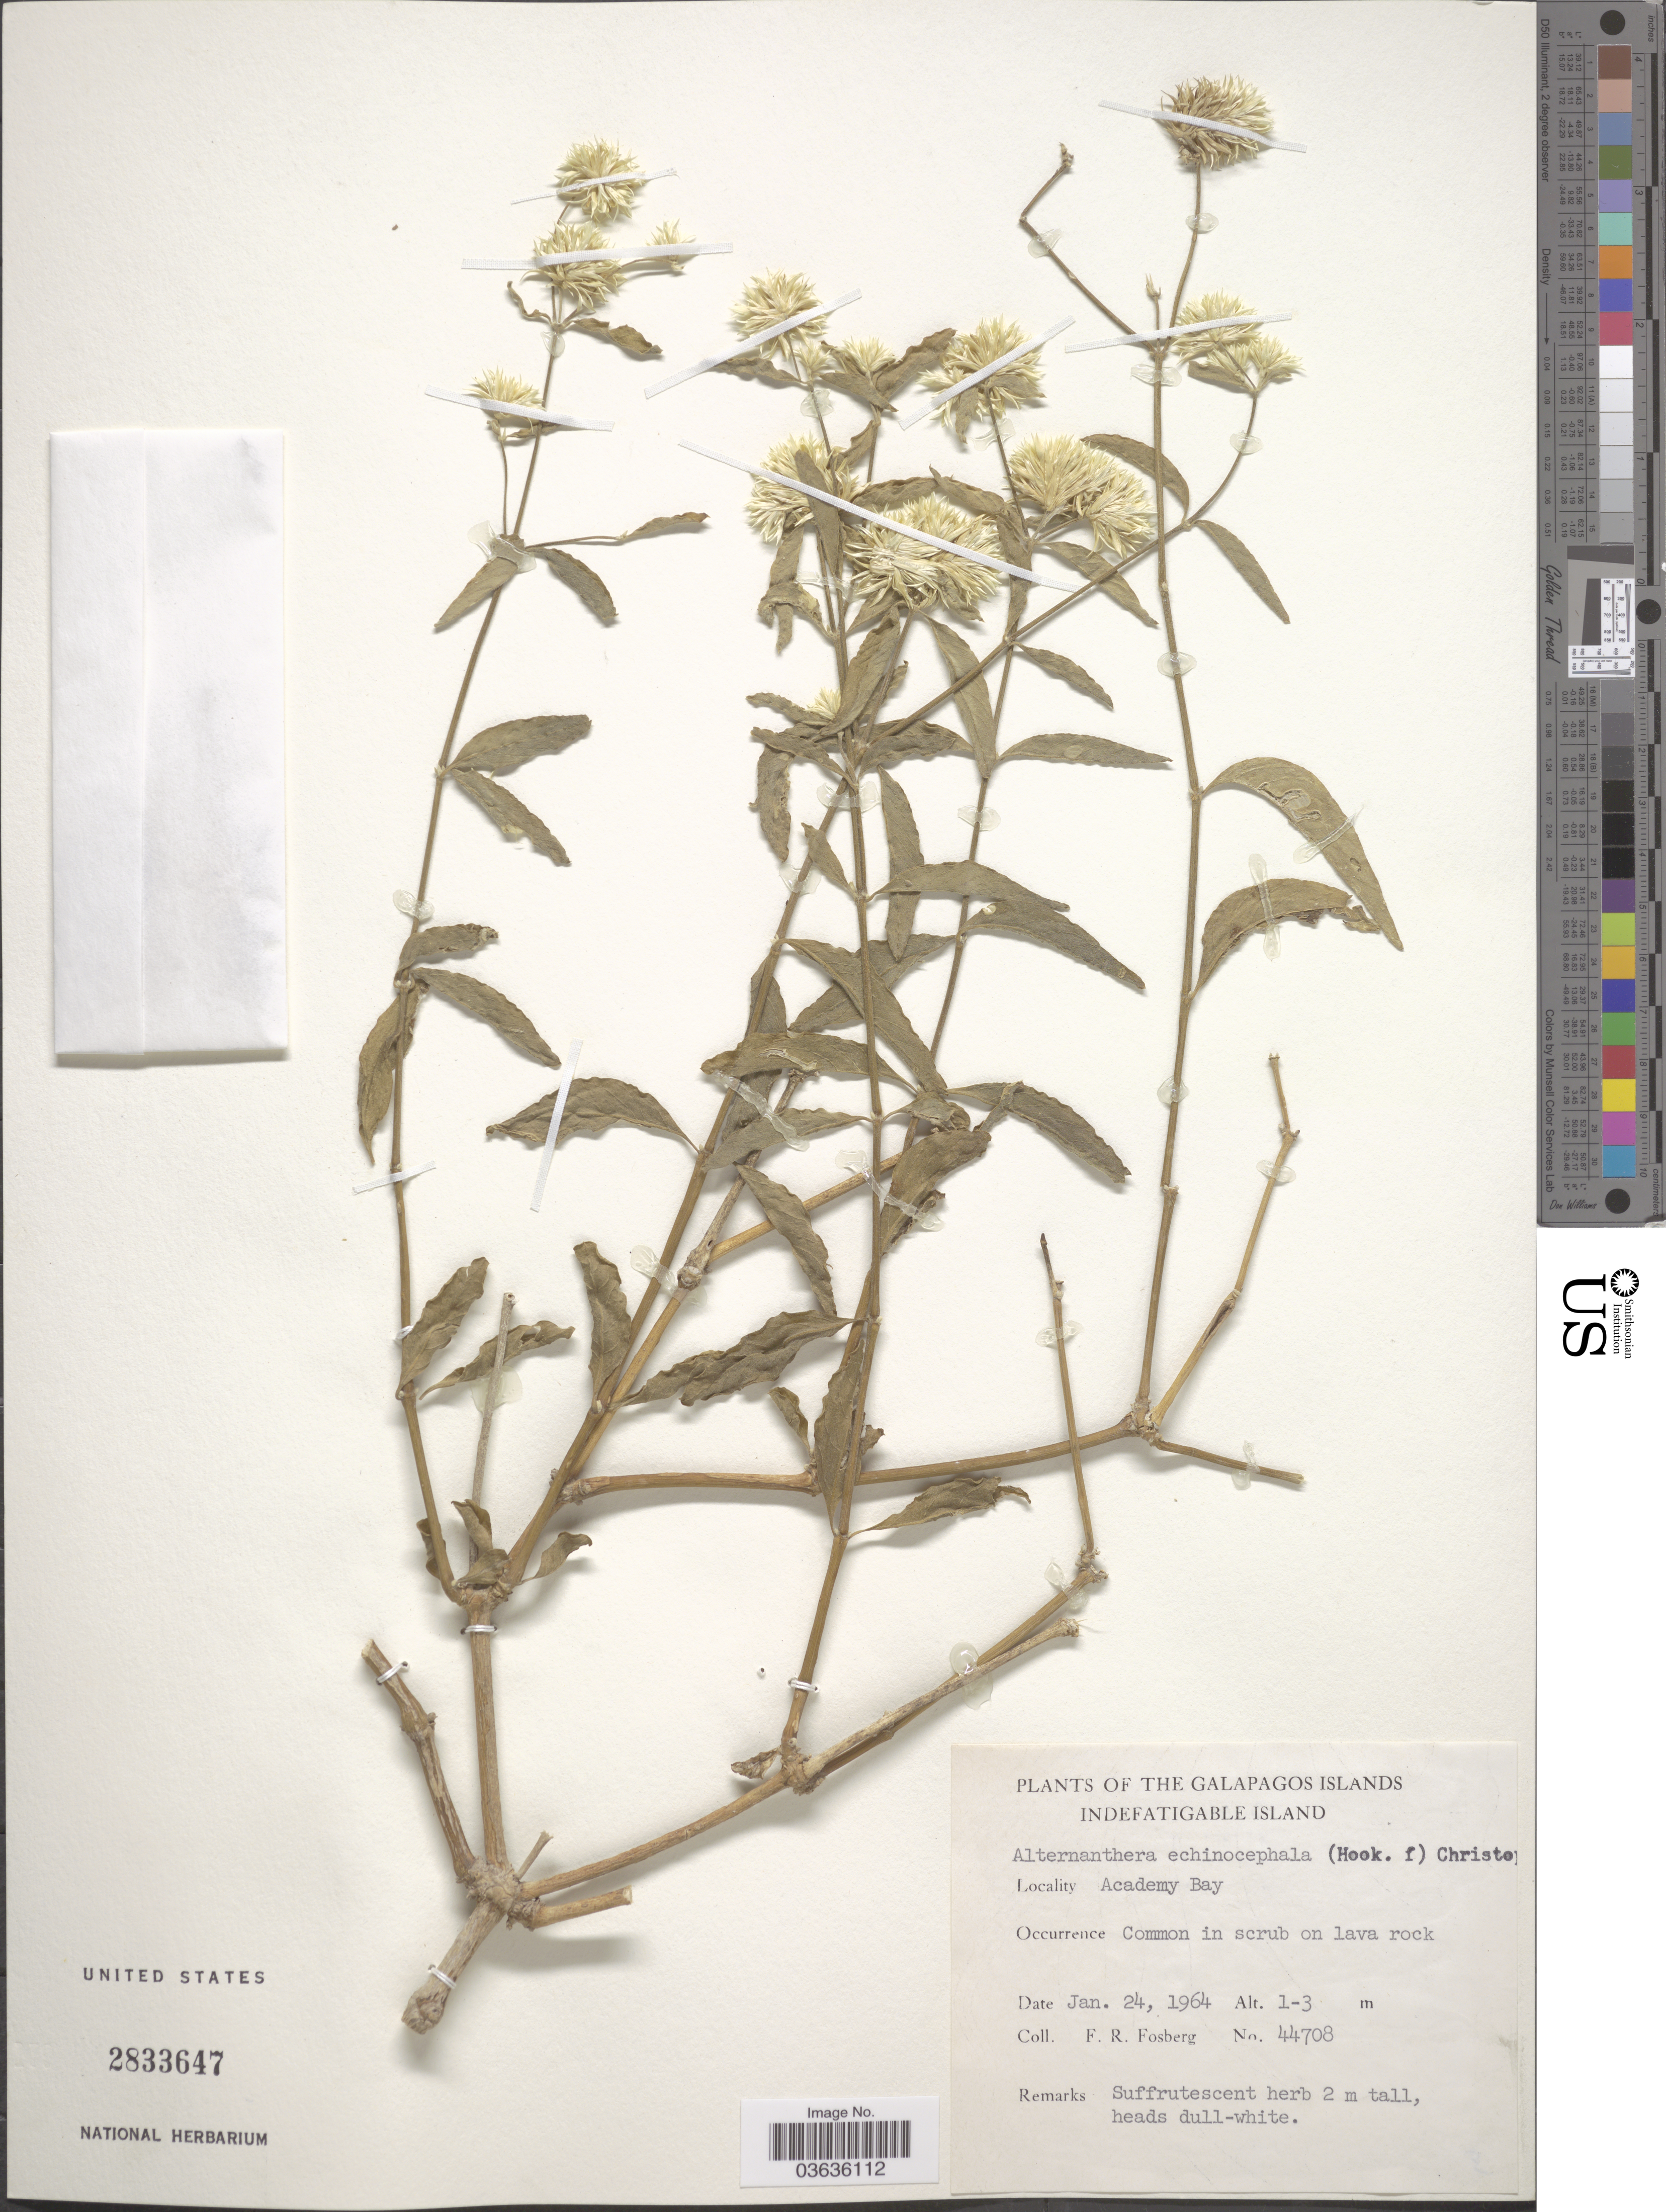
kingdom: Plantae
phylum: Tracheophyta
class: Magnoliopsida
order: Caryophyllales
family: Amaranthaceae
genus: Alternanthera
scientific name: Alternanthera echinocephala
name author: (Hook. f.) Christoph.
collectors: F. R. Fosberg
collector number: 44708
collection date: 1964-01-24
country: Ecuador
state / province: Colón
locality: The Galapagos Islands. Indefatigable Island. Academy Bay.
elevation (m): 1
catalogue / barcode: US 2833647